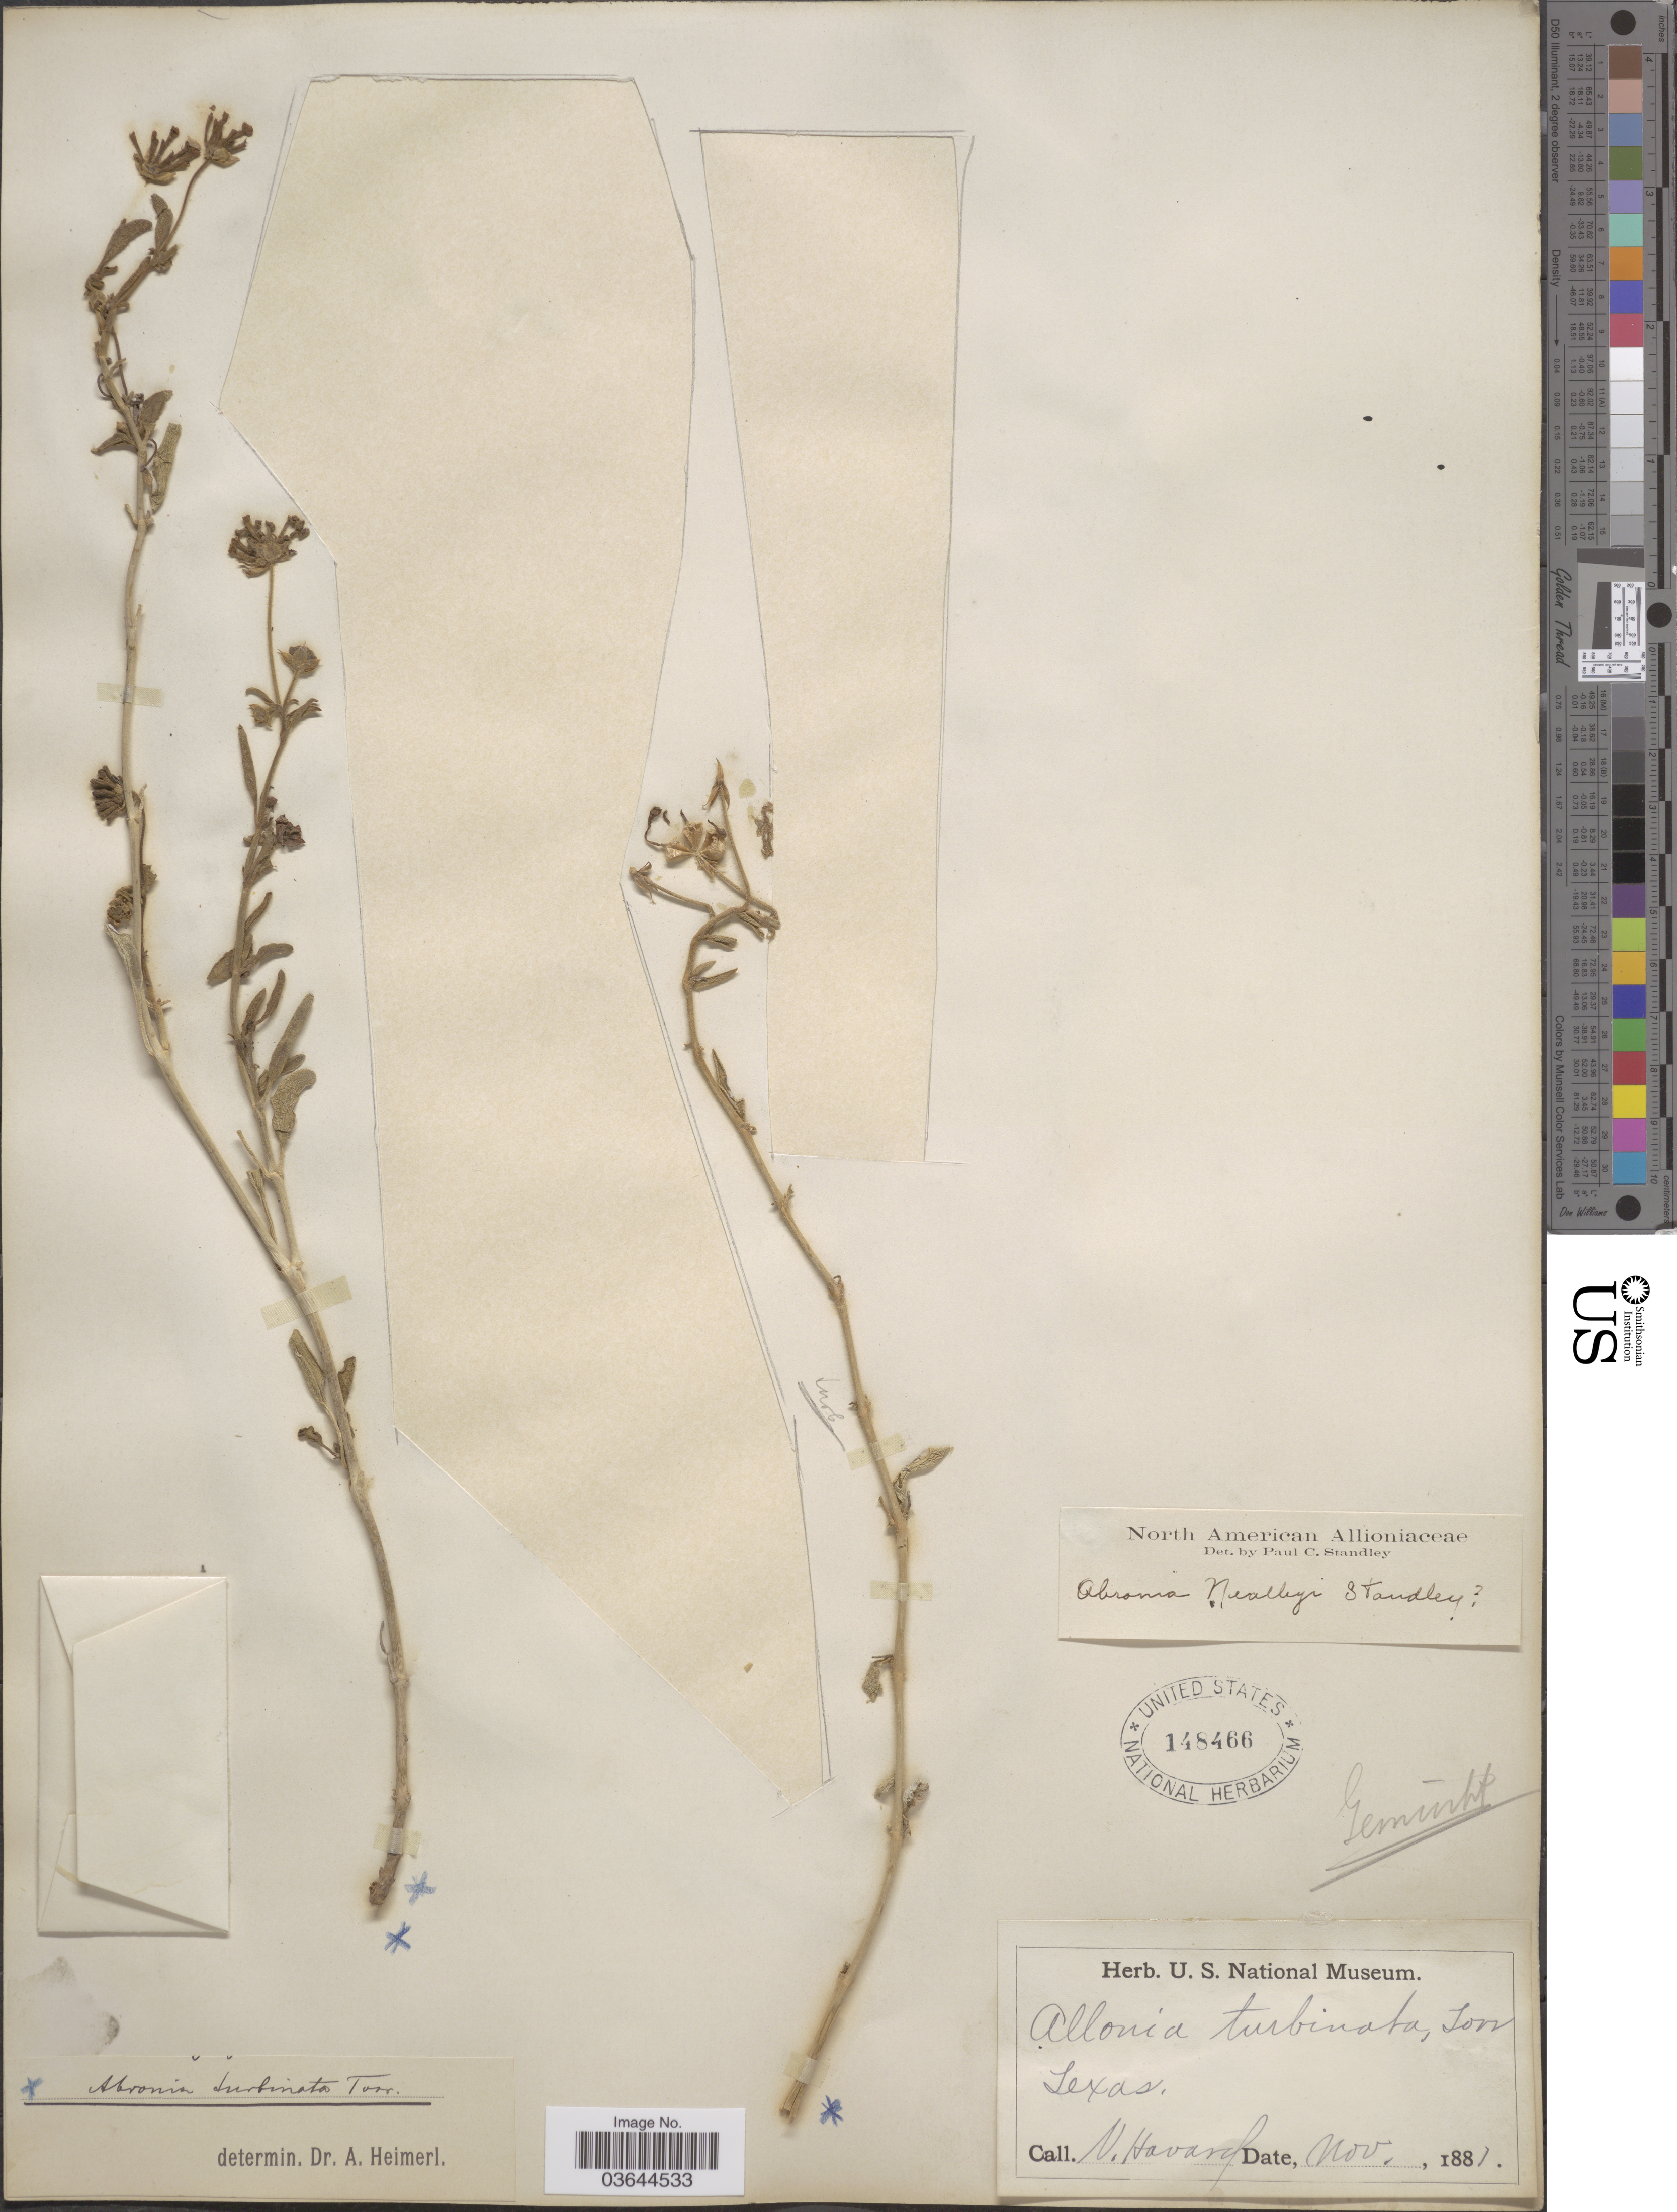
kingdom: Plantae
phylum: Tracheophyta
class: Magnoliopsida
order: Caryophyllales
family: Nyctaginaceae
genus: Abronia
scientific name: Abronia carletonii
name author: J.M. Coult. & Fisher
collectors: V. Havard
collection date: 1881-11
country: United States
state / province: Texas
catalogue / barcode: US 148466